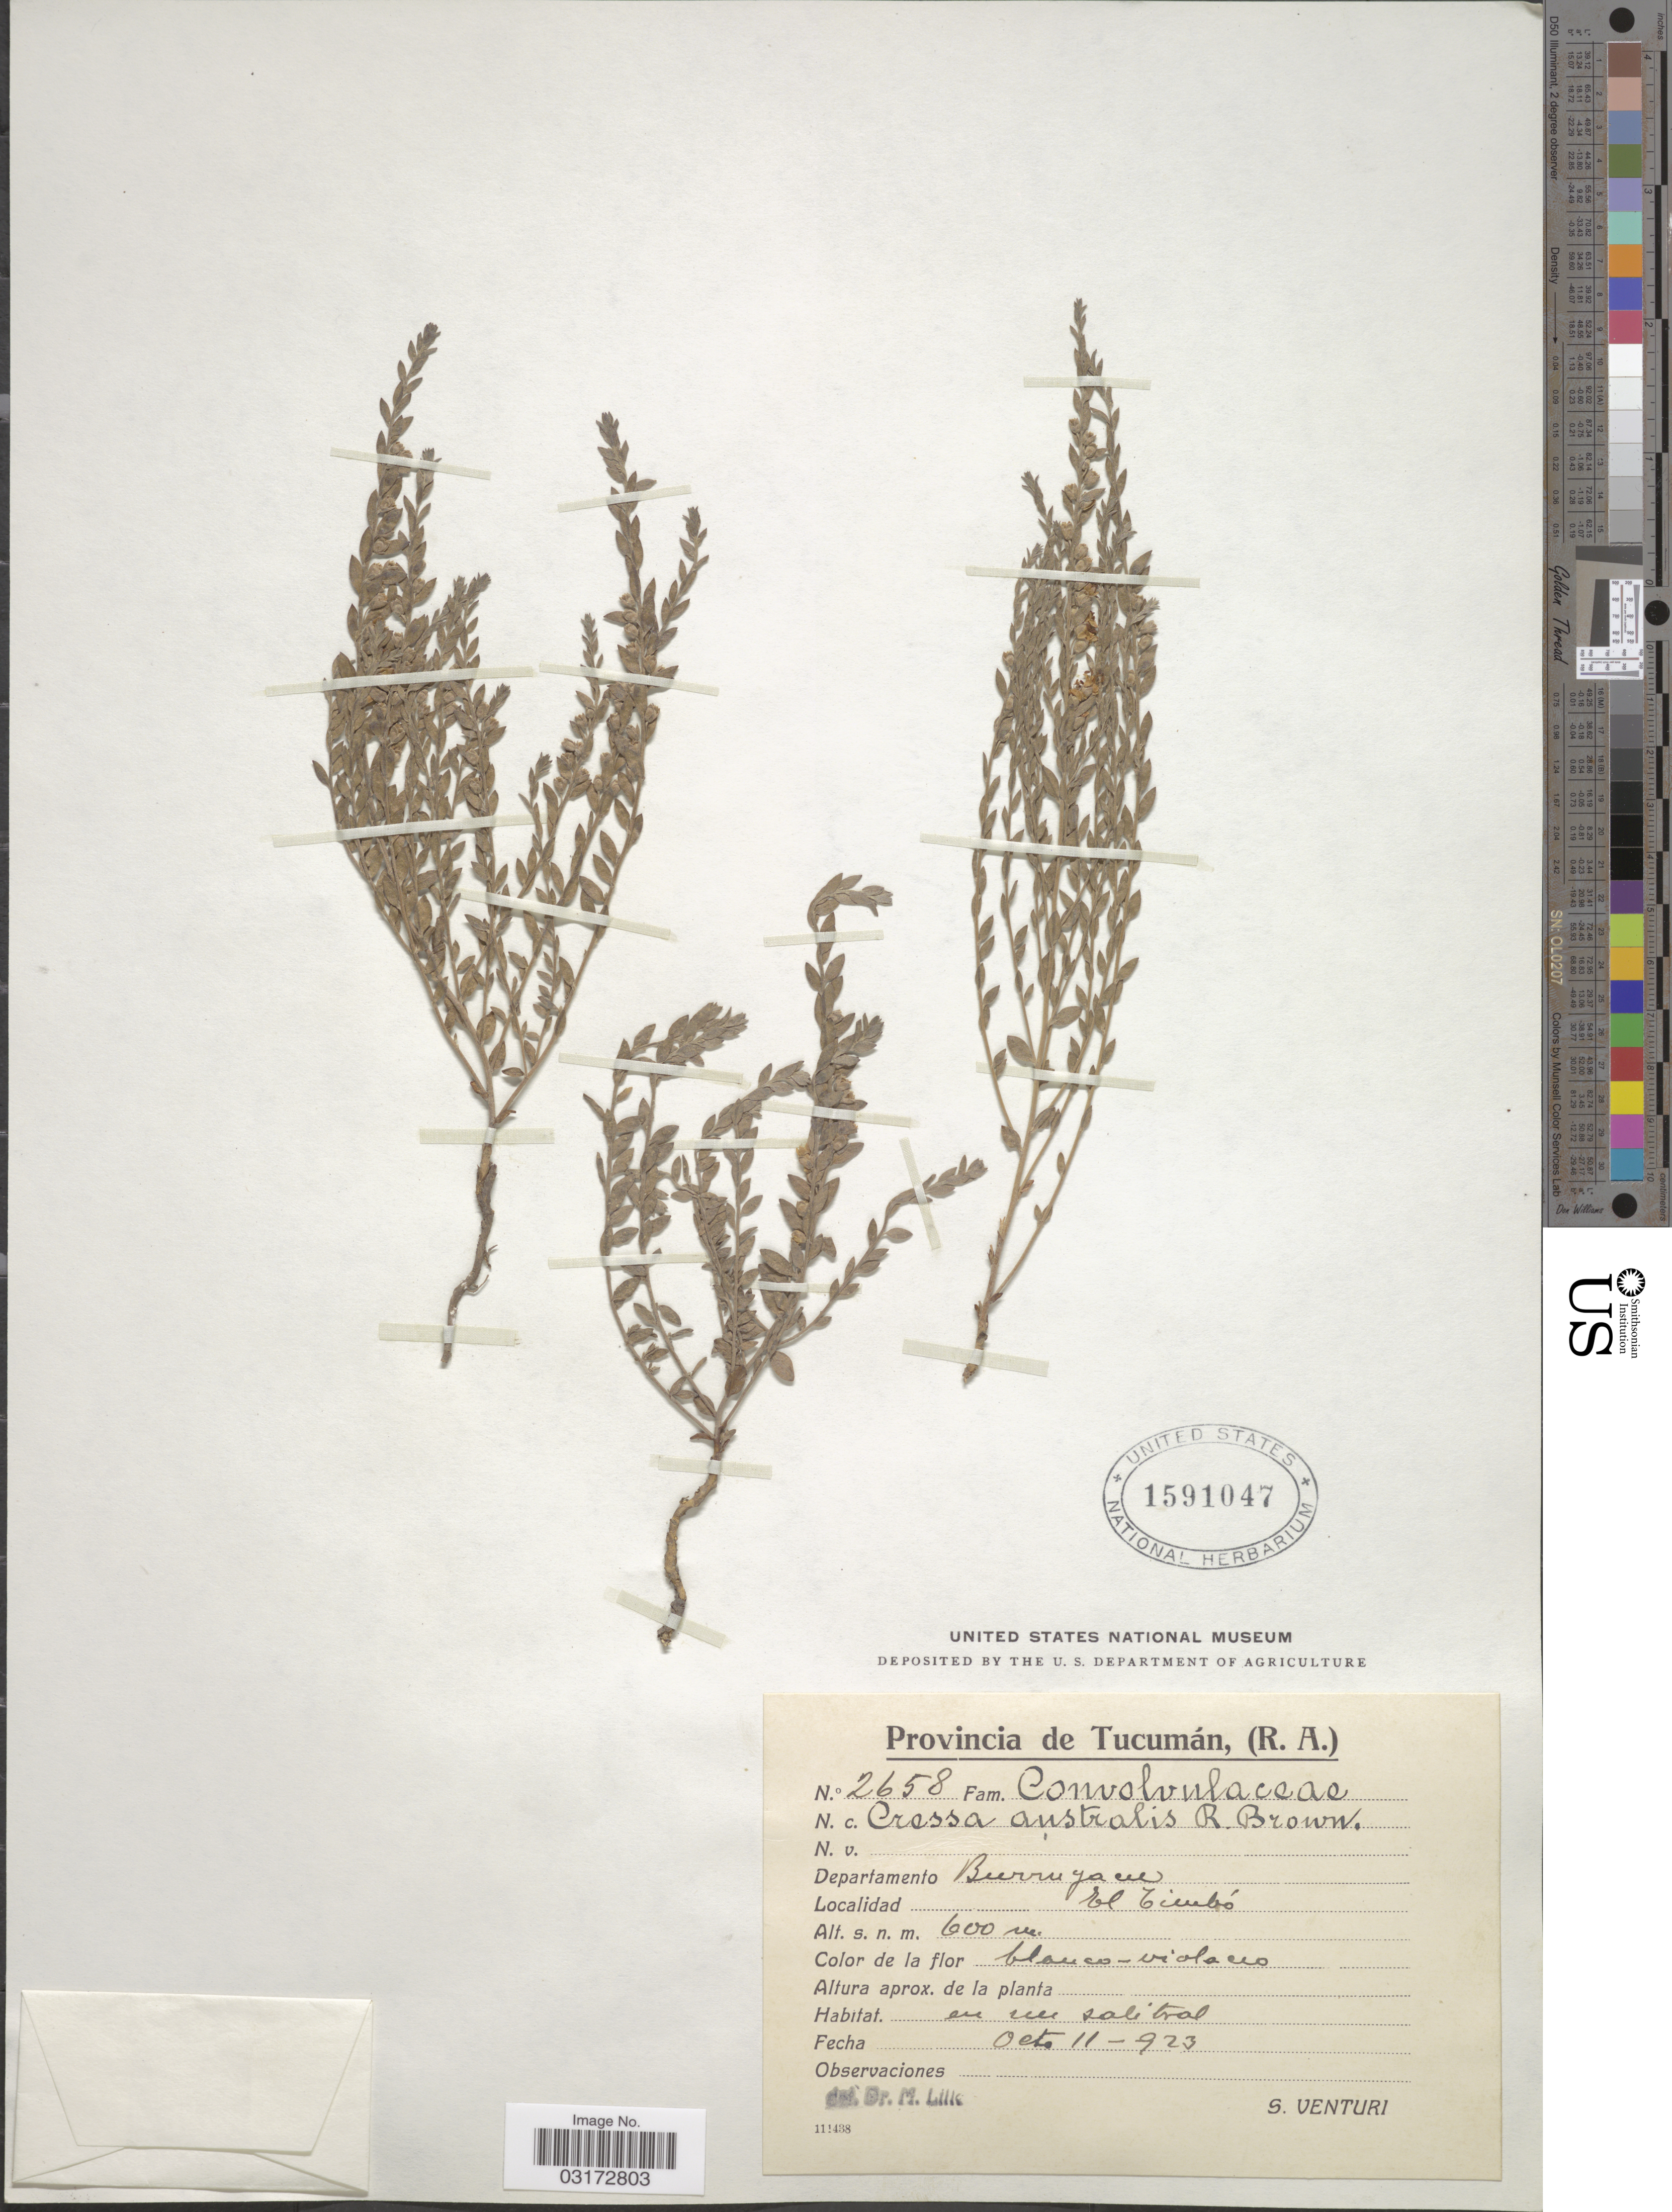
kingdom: Plantae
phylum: Tracheophyta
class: Magnoliopsida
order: Solanales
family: Convolvulaceae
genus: Cressa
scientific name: Cressa truxillensis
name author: Kunth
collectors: S. Venturi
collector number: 2658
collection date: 1923-10-11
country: Argentina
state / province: Tucuman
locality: Departamento Burruyacu, El Timbó.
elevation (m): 600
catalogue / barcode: US 1591047